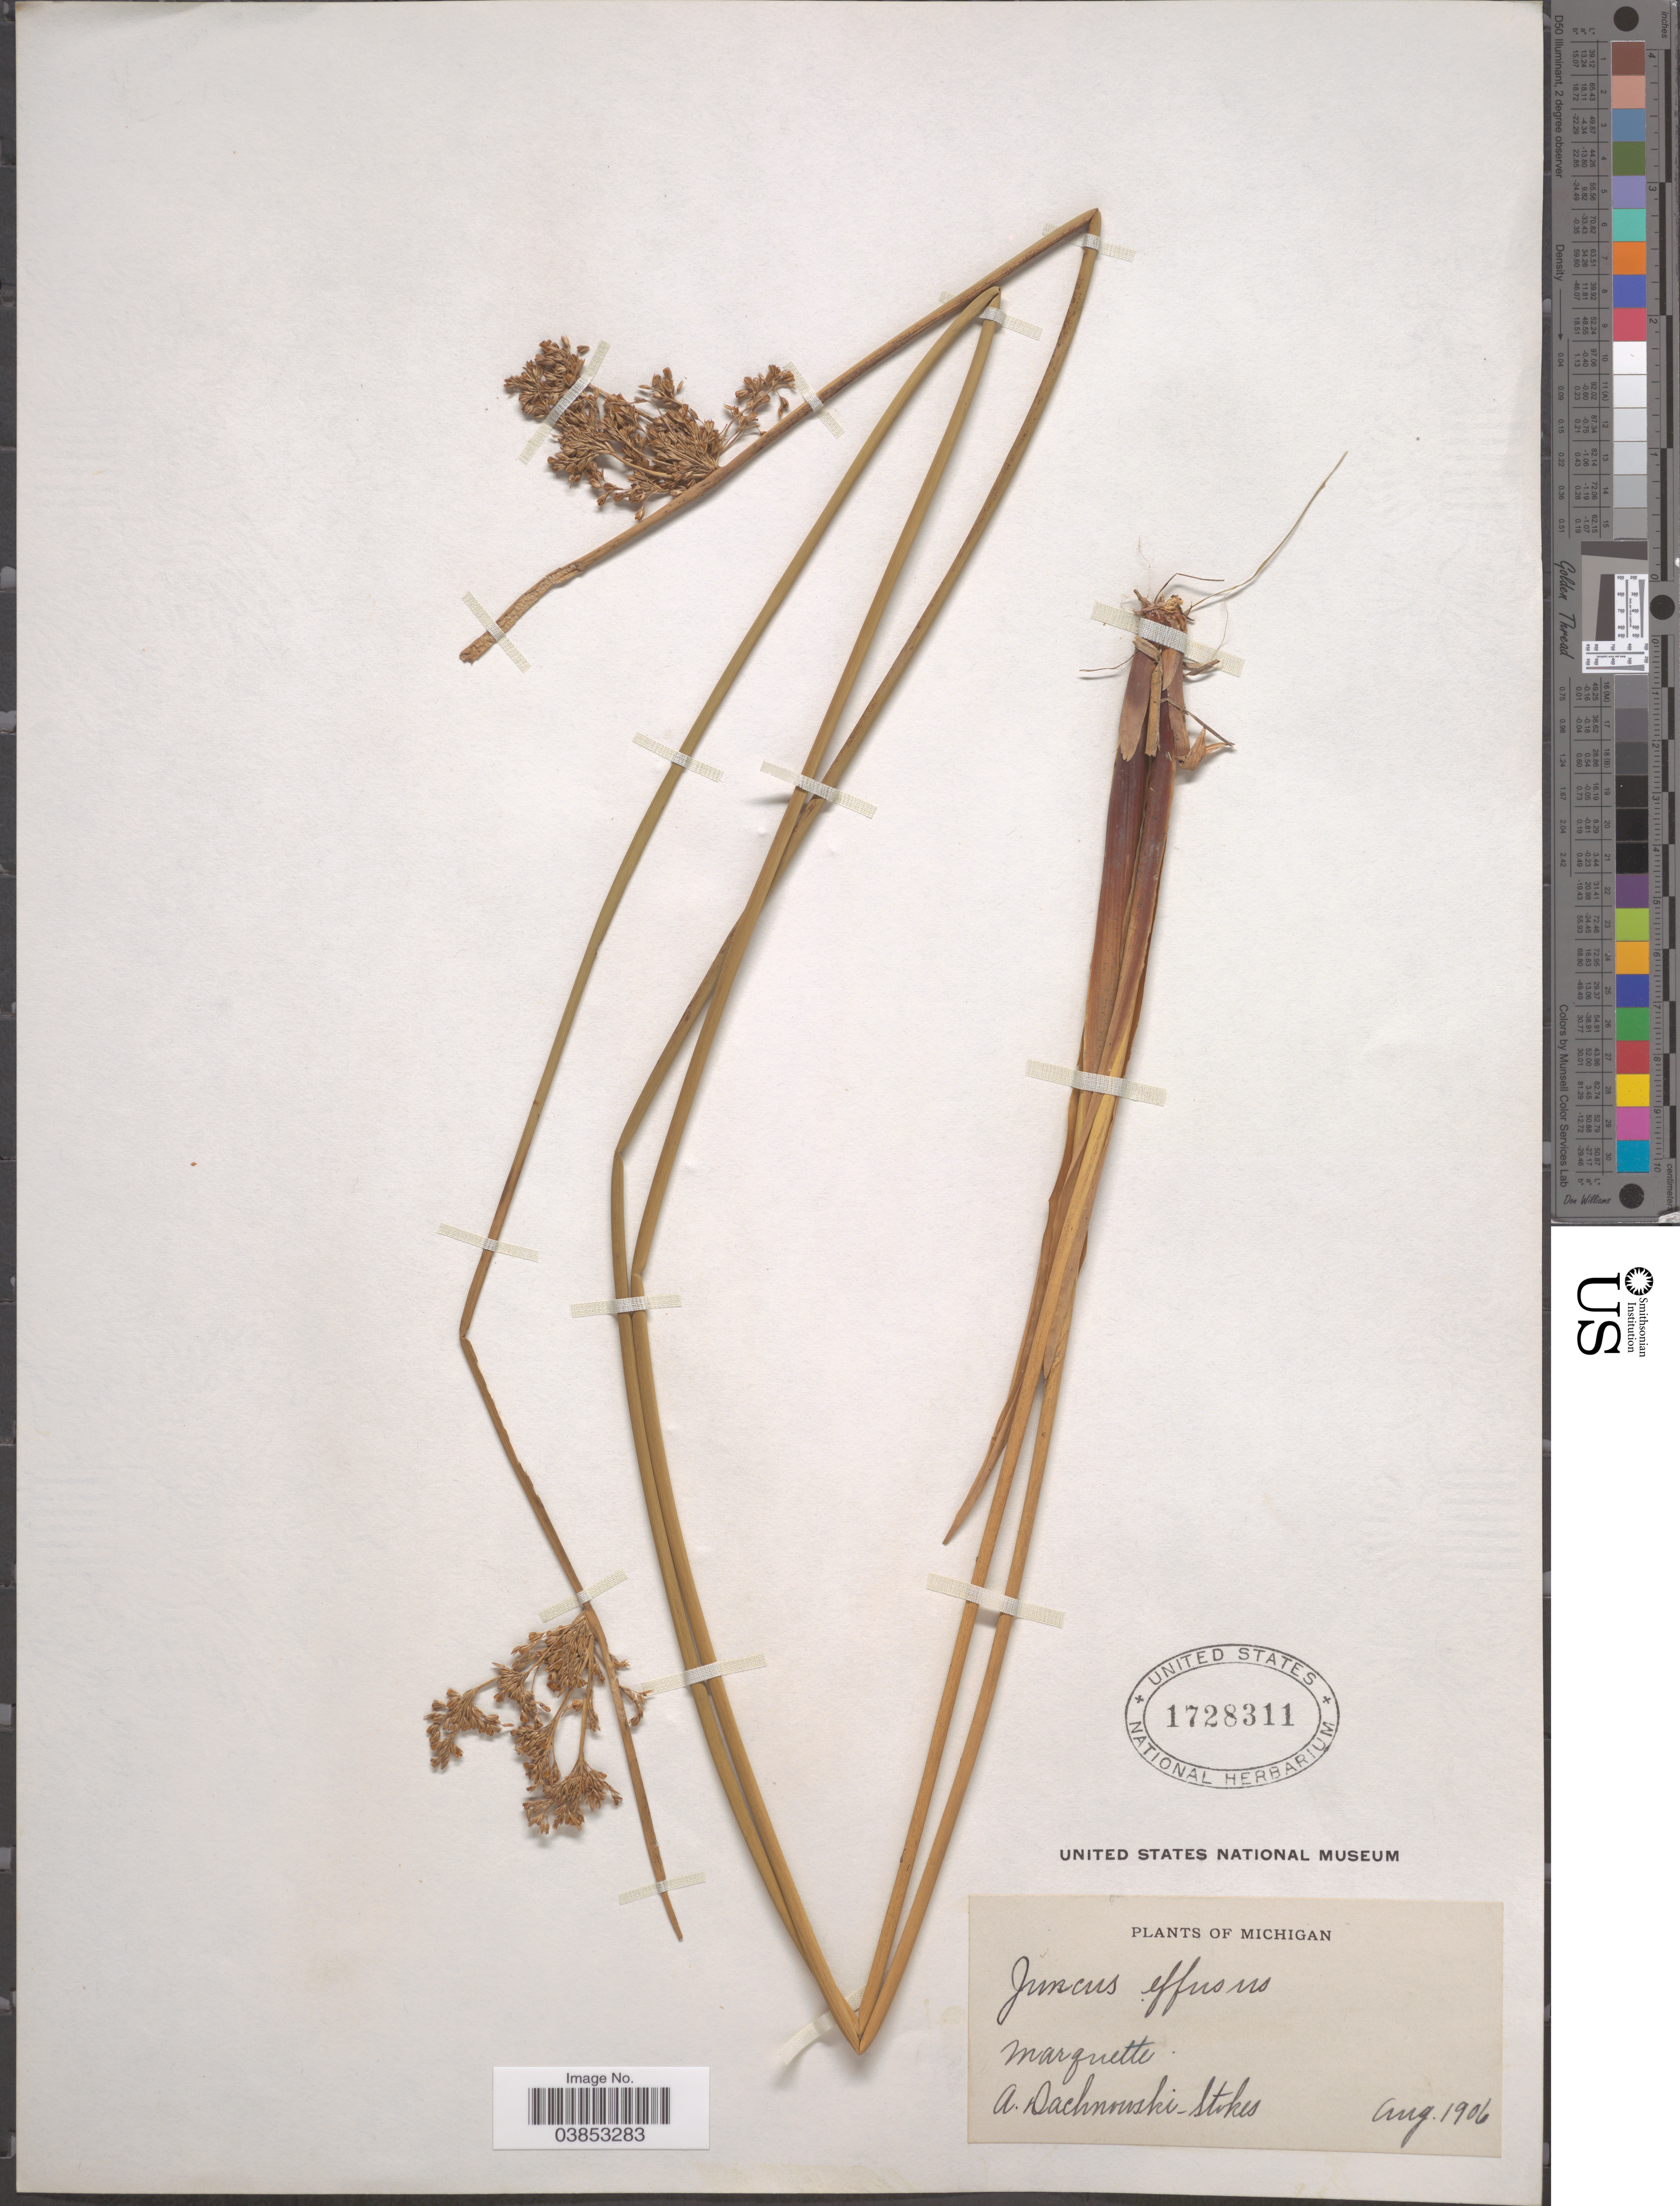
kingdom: Plantae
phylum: Tracheophyta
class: Liliopsida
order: Poales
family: Juncaceae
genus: Juncus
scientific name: Juncus effusus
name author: L.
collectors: A. P. Dachnowski-Stokes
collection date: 1906-08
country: United States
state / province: Michigan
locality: Marquette.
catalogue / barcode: US 1728311